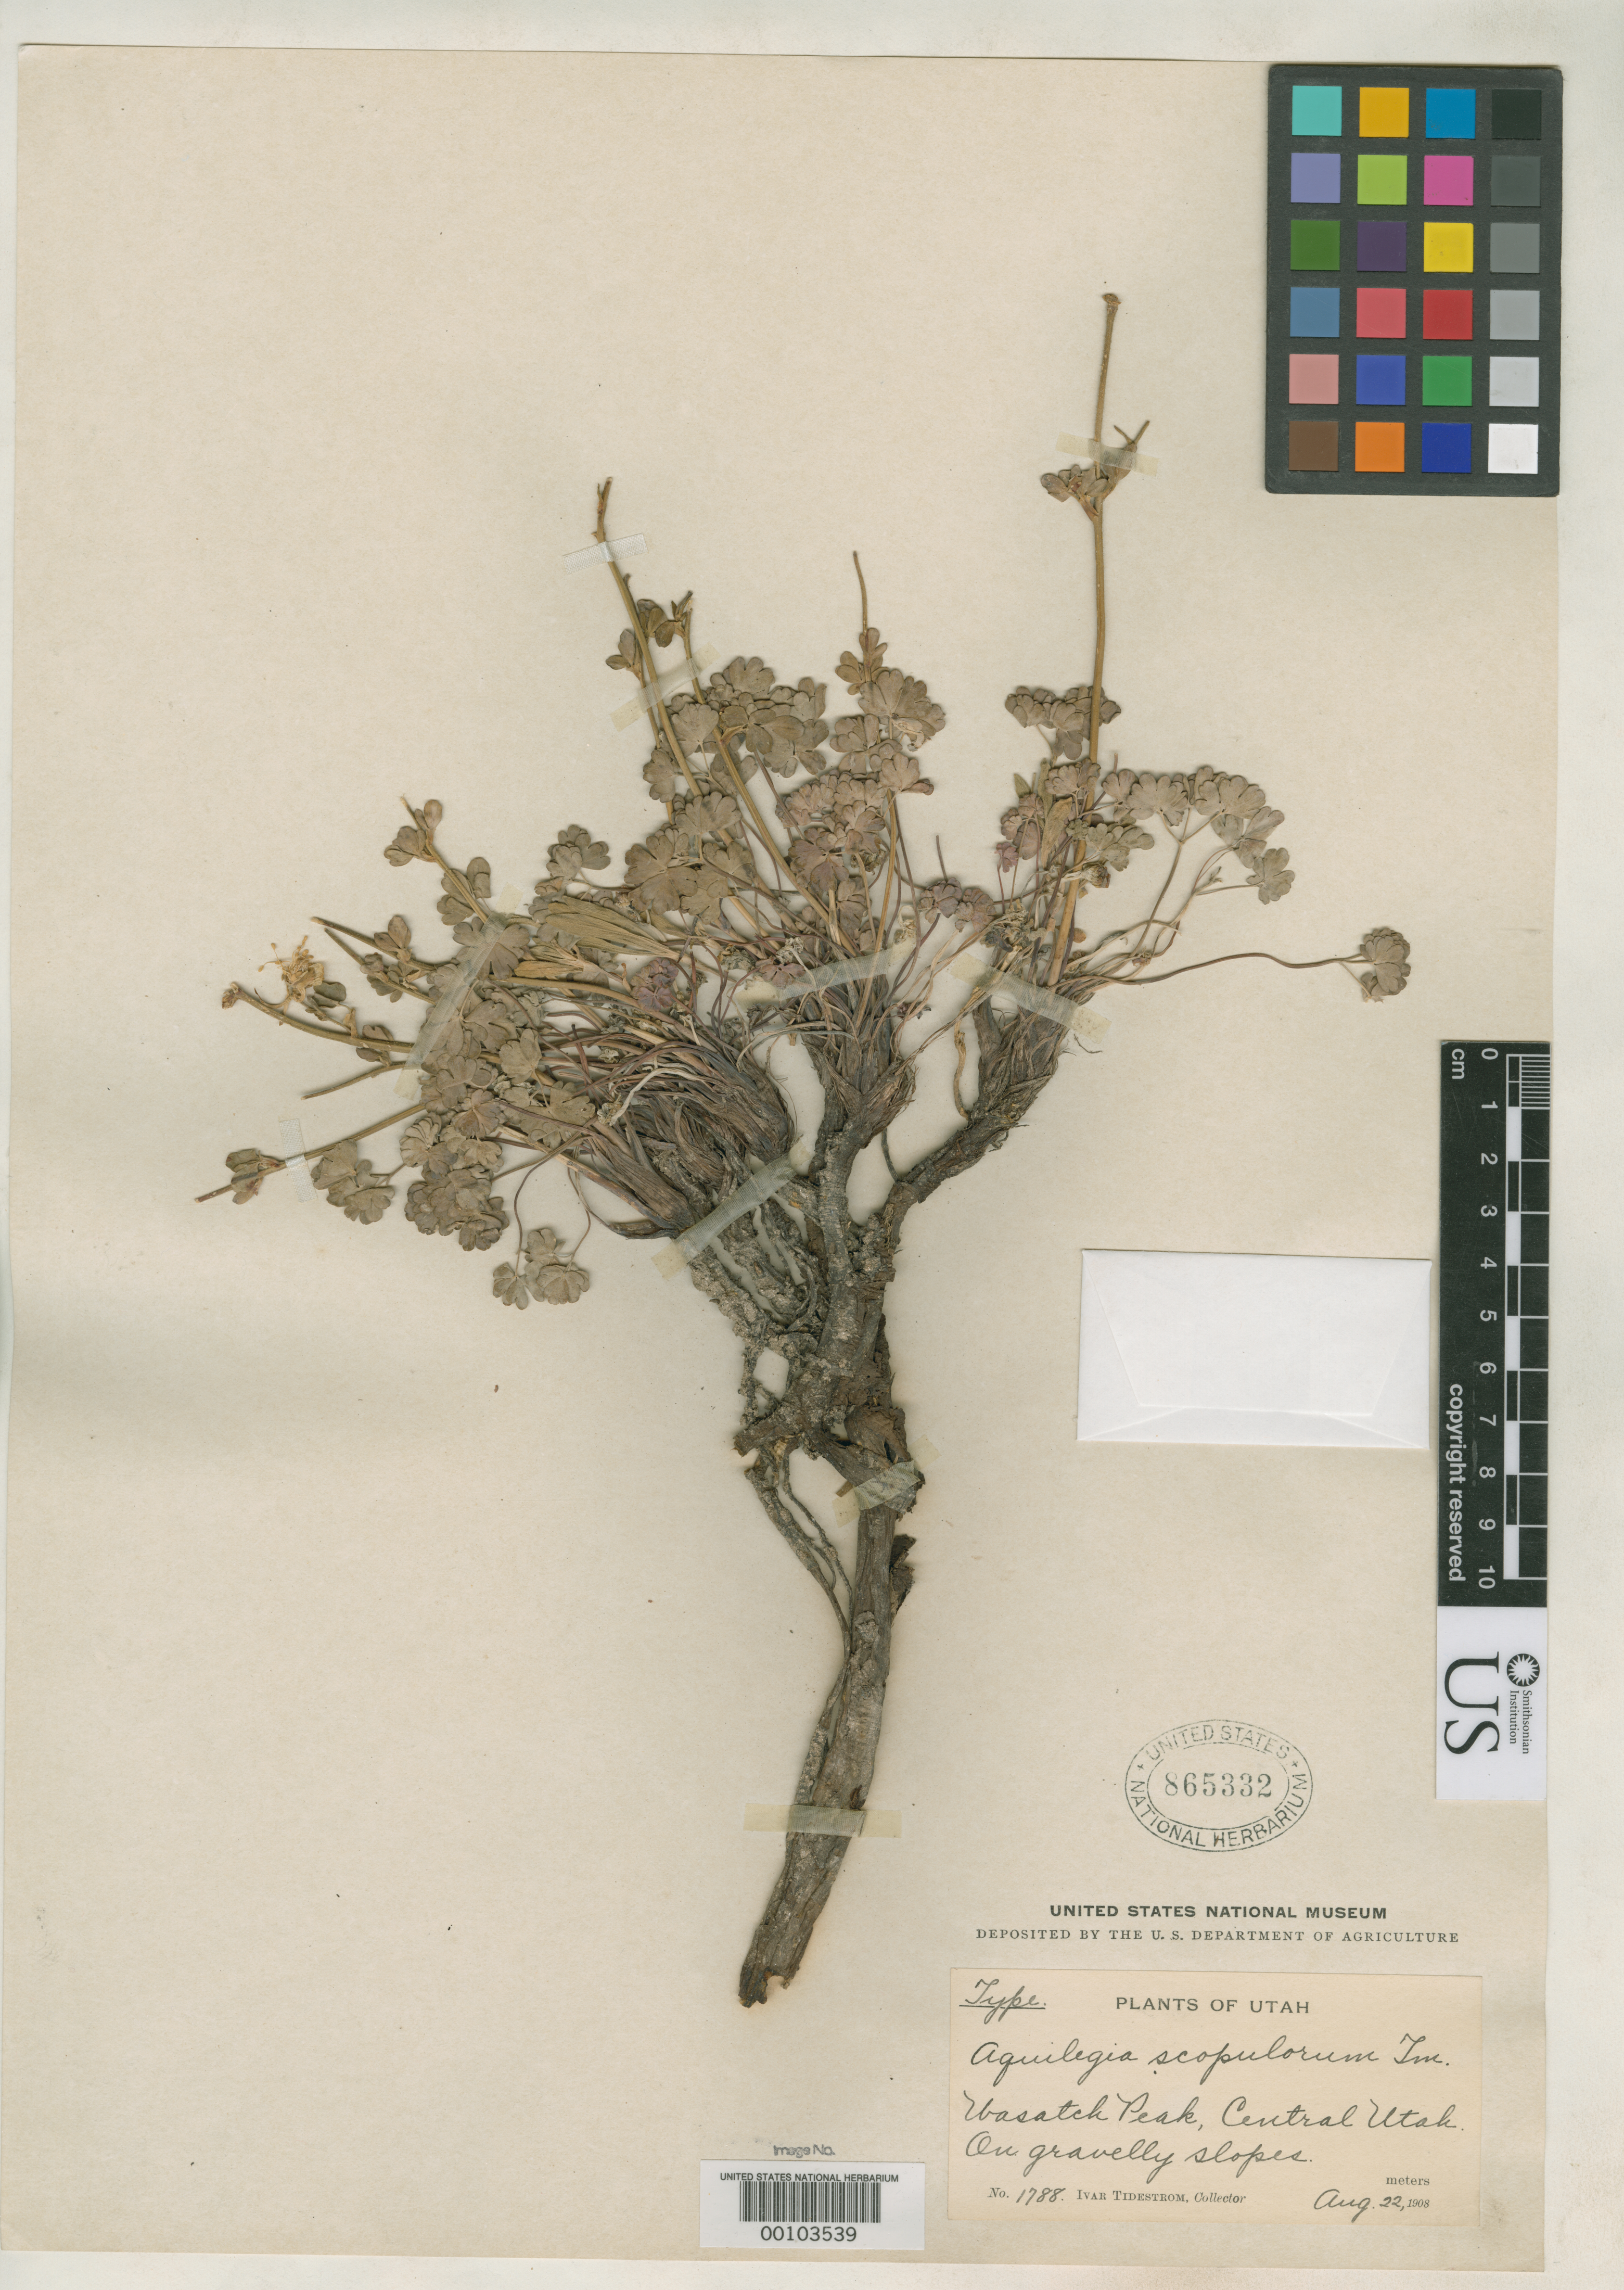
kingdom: Plantae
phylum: Tracheophyta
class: Magnoliopsida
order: Ranunculales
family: Ranunculaceae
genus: Aquilegia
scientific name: Aquilegia scopulorum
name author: Tidestr.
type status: Type Collection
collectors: I. F. Tidestrom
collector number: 1788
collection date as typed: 22 Aug 1908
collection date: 1908-08-22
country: United States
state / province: Utah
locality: Wasatch Peak.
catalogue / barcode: US 865332